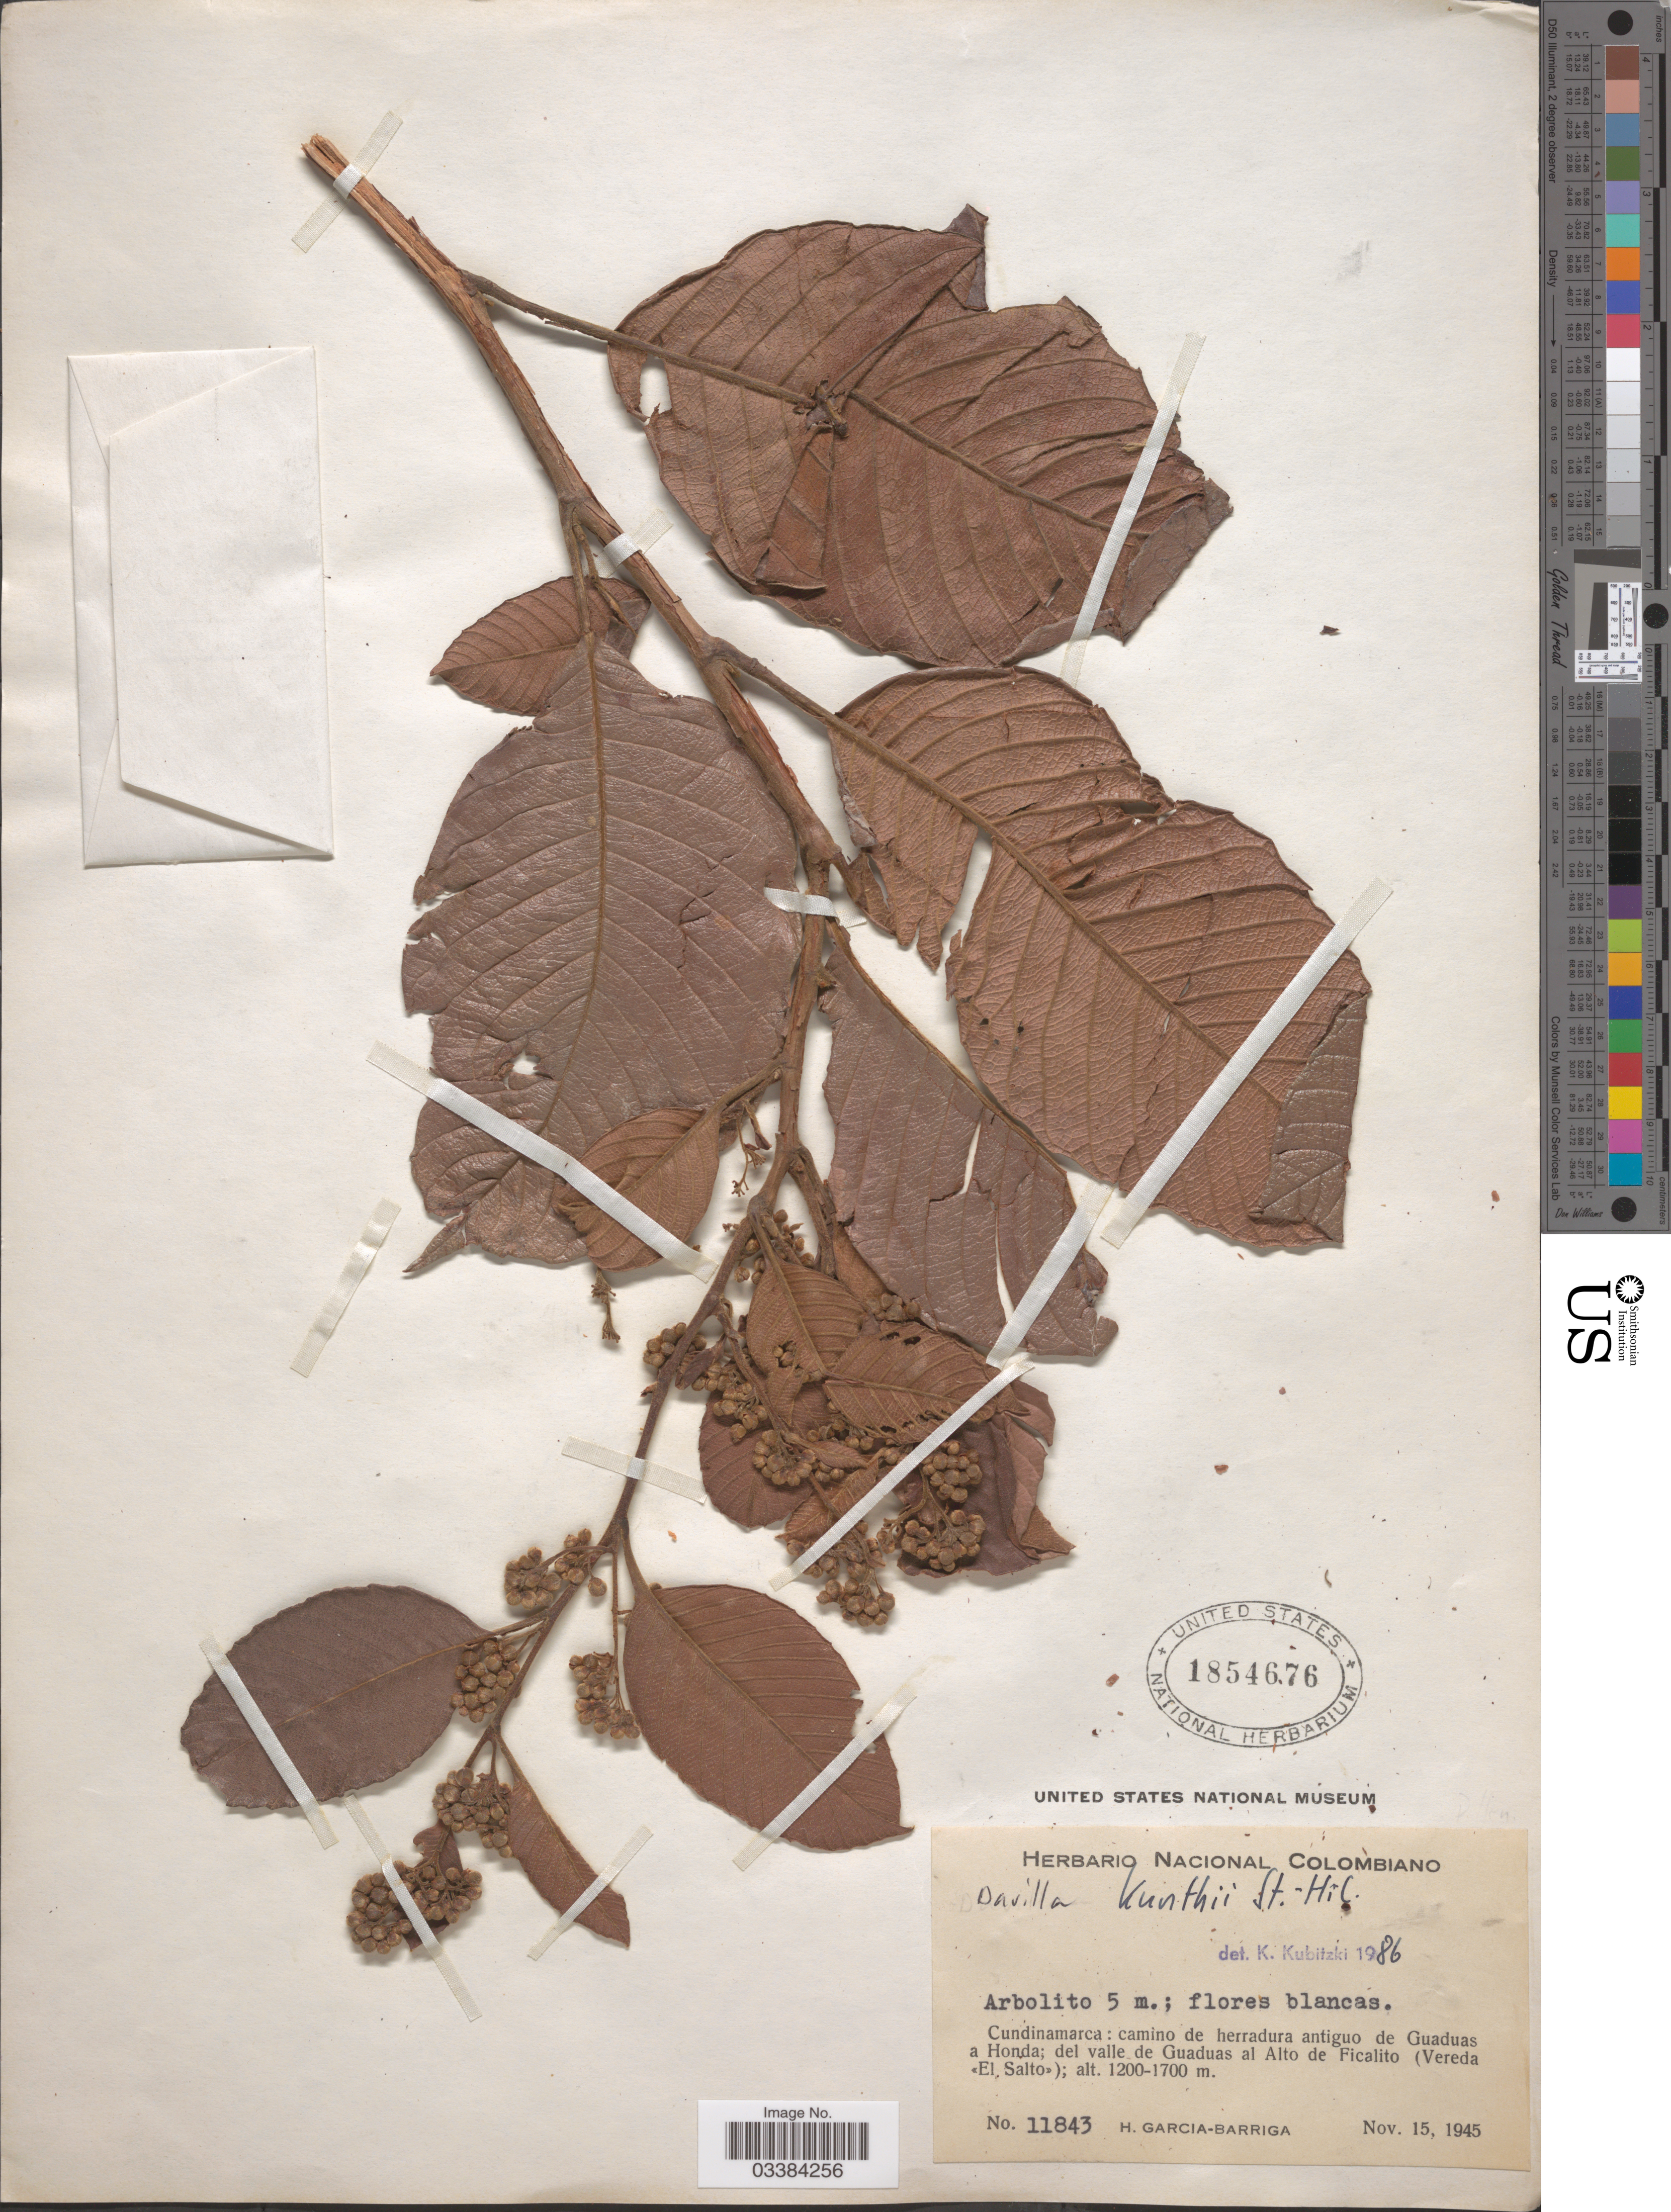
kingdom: Plantae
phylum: Tracheophyta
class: Magnoliopsida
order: Dilleniales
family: Dilleniaceae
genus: Davilla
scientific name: Davilla kunthii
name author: A. St.-Hil.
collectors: H. García Barriga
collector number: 11843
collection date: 1945-11-15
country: Colombia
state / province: Cundinamarca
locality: Camino de herradura antiguo de Guaduas a Honda; del valle de Guaduas al Alto de Ficalito (Vereda «El Salto»).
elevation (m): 1200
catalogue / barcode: US 1854676